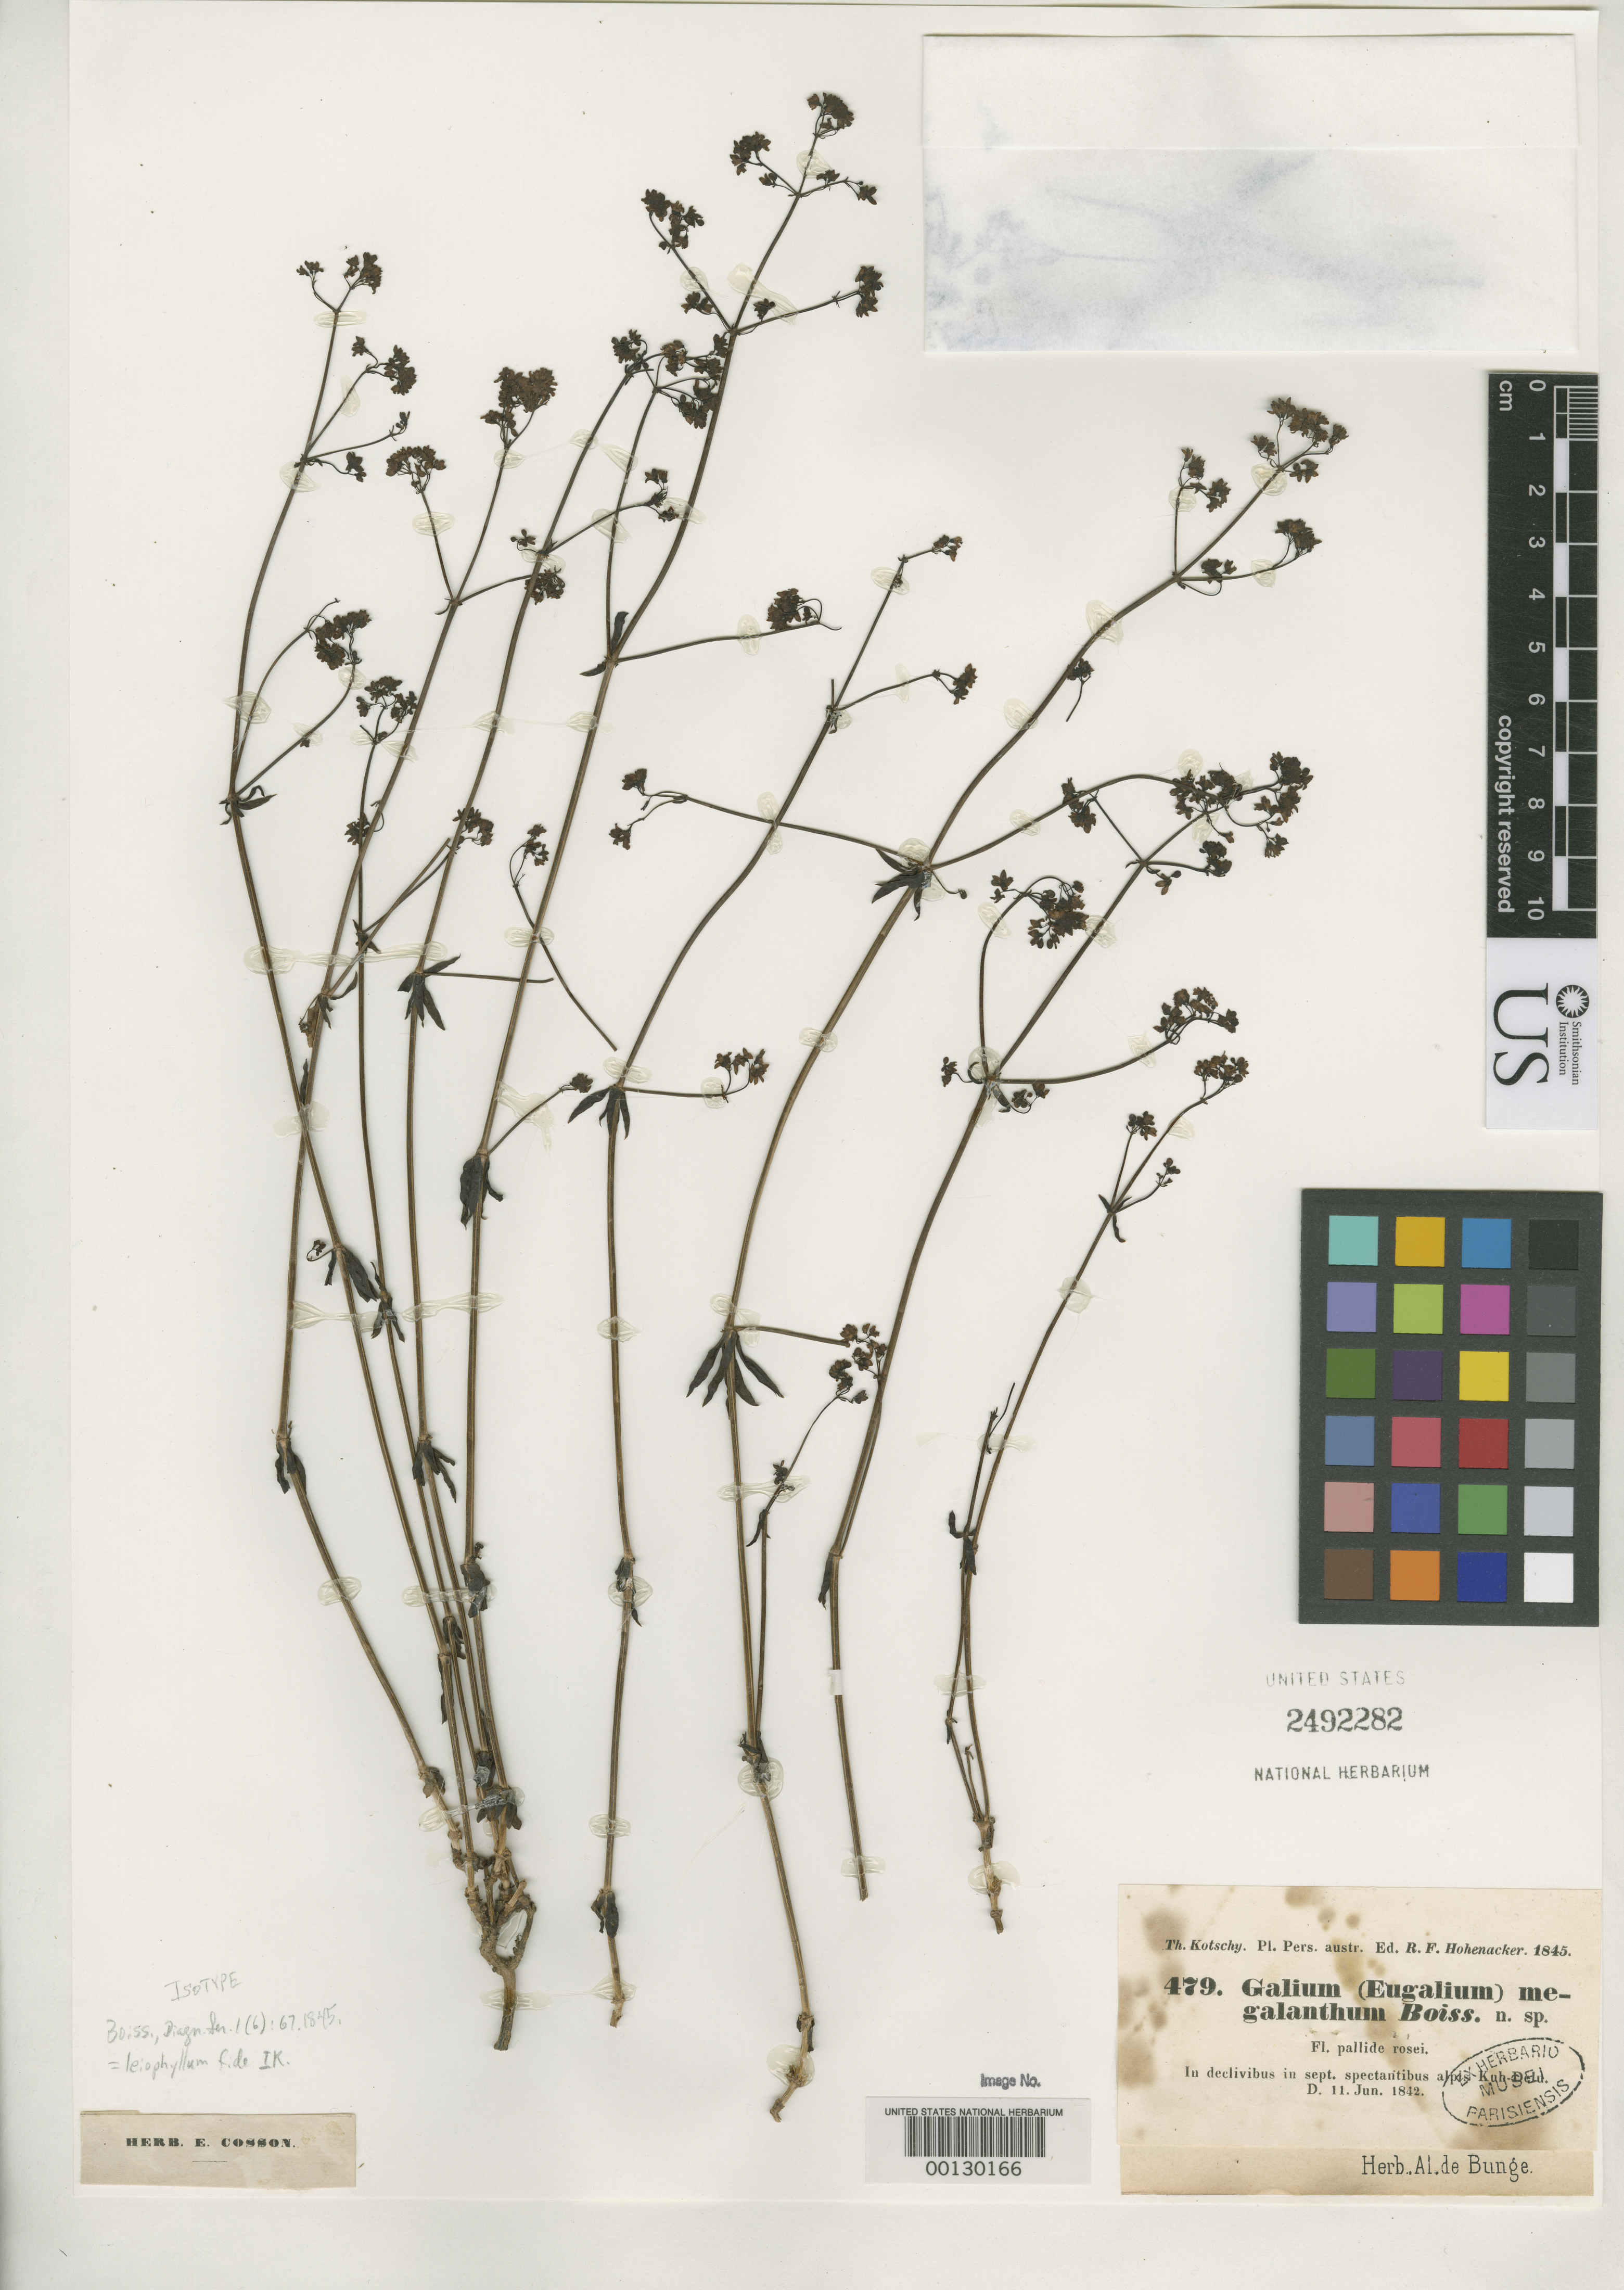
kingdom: Plantae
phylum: Tracheophyta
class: Magnoliopsida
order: Gentianales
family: Rubiaceae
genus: Galium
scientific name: Galium megalanthum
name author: Boiss.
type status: Isotype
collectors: K. G. Kotschy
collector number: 479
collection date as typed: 11 Jun 1842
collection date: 1842-06-11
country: Iran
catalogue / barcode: US 2492282